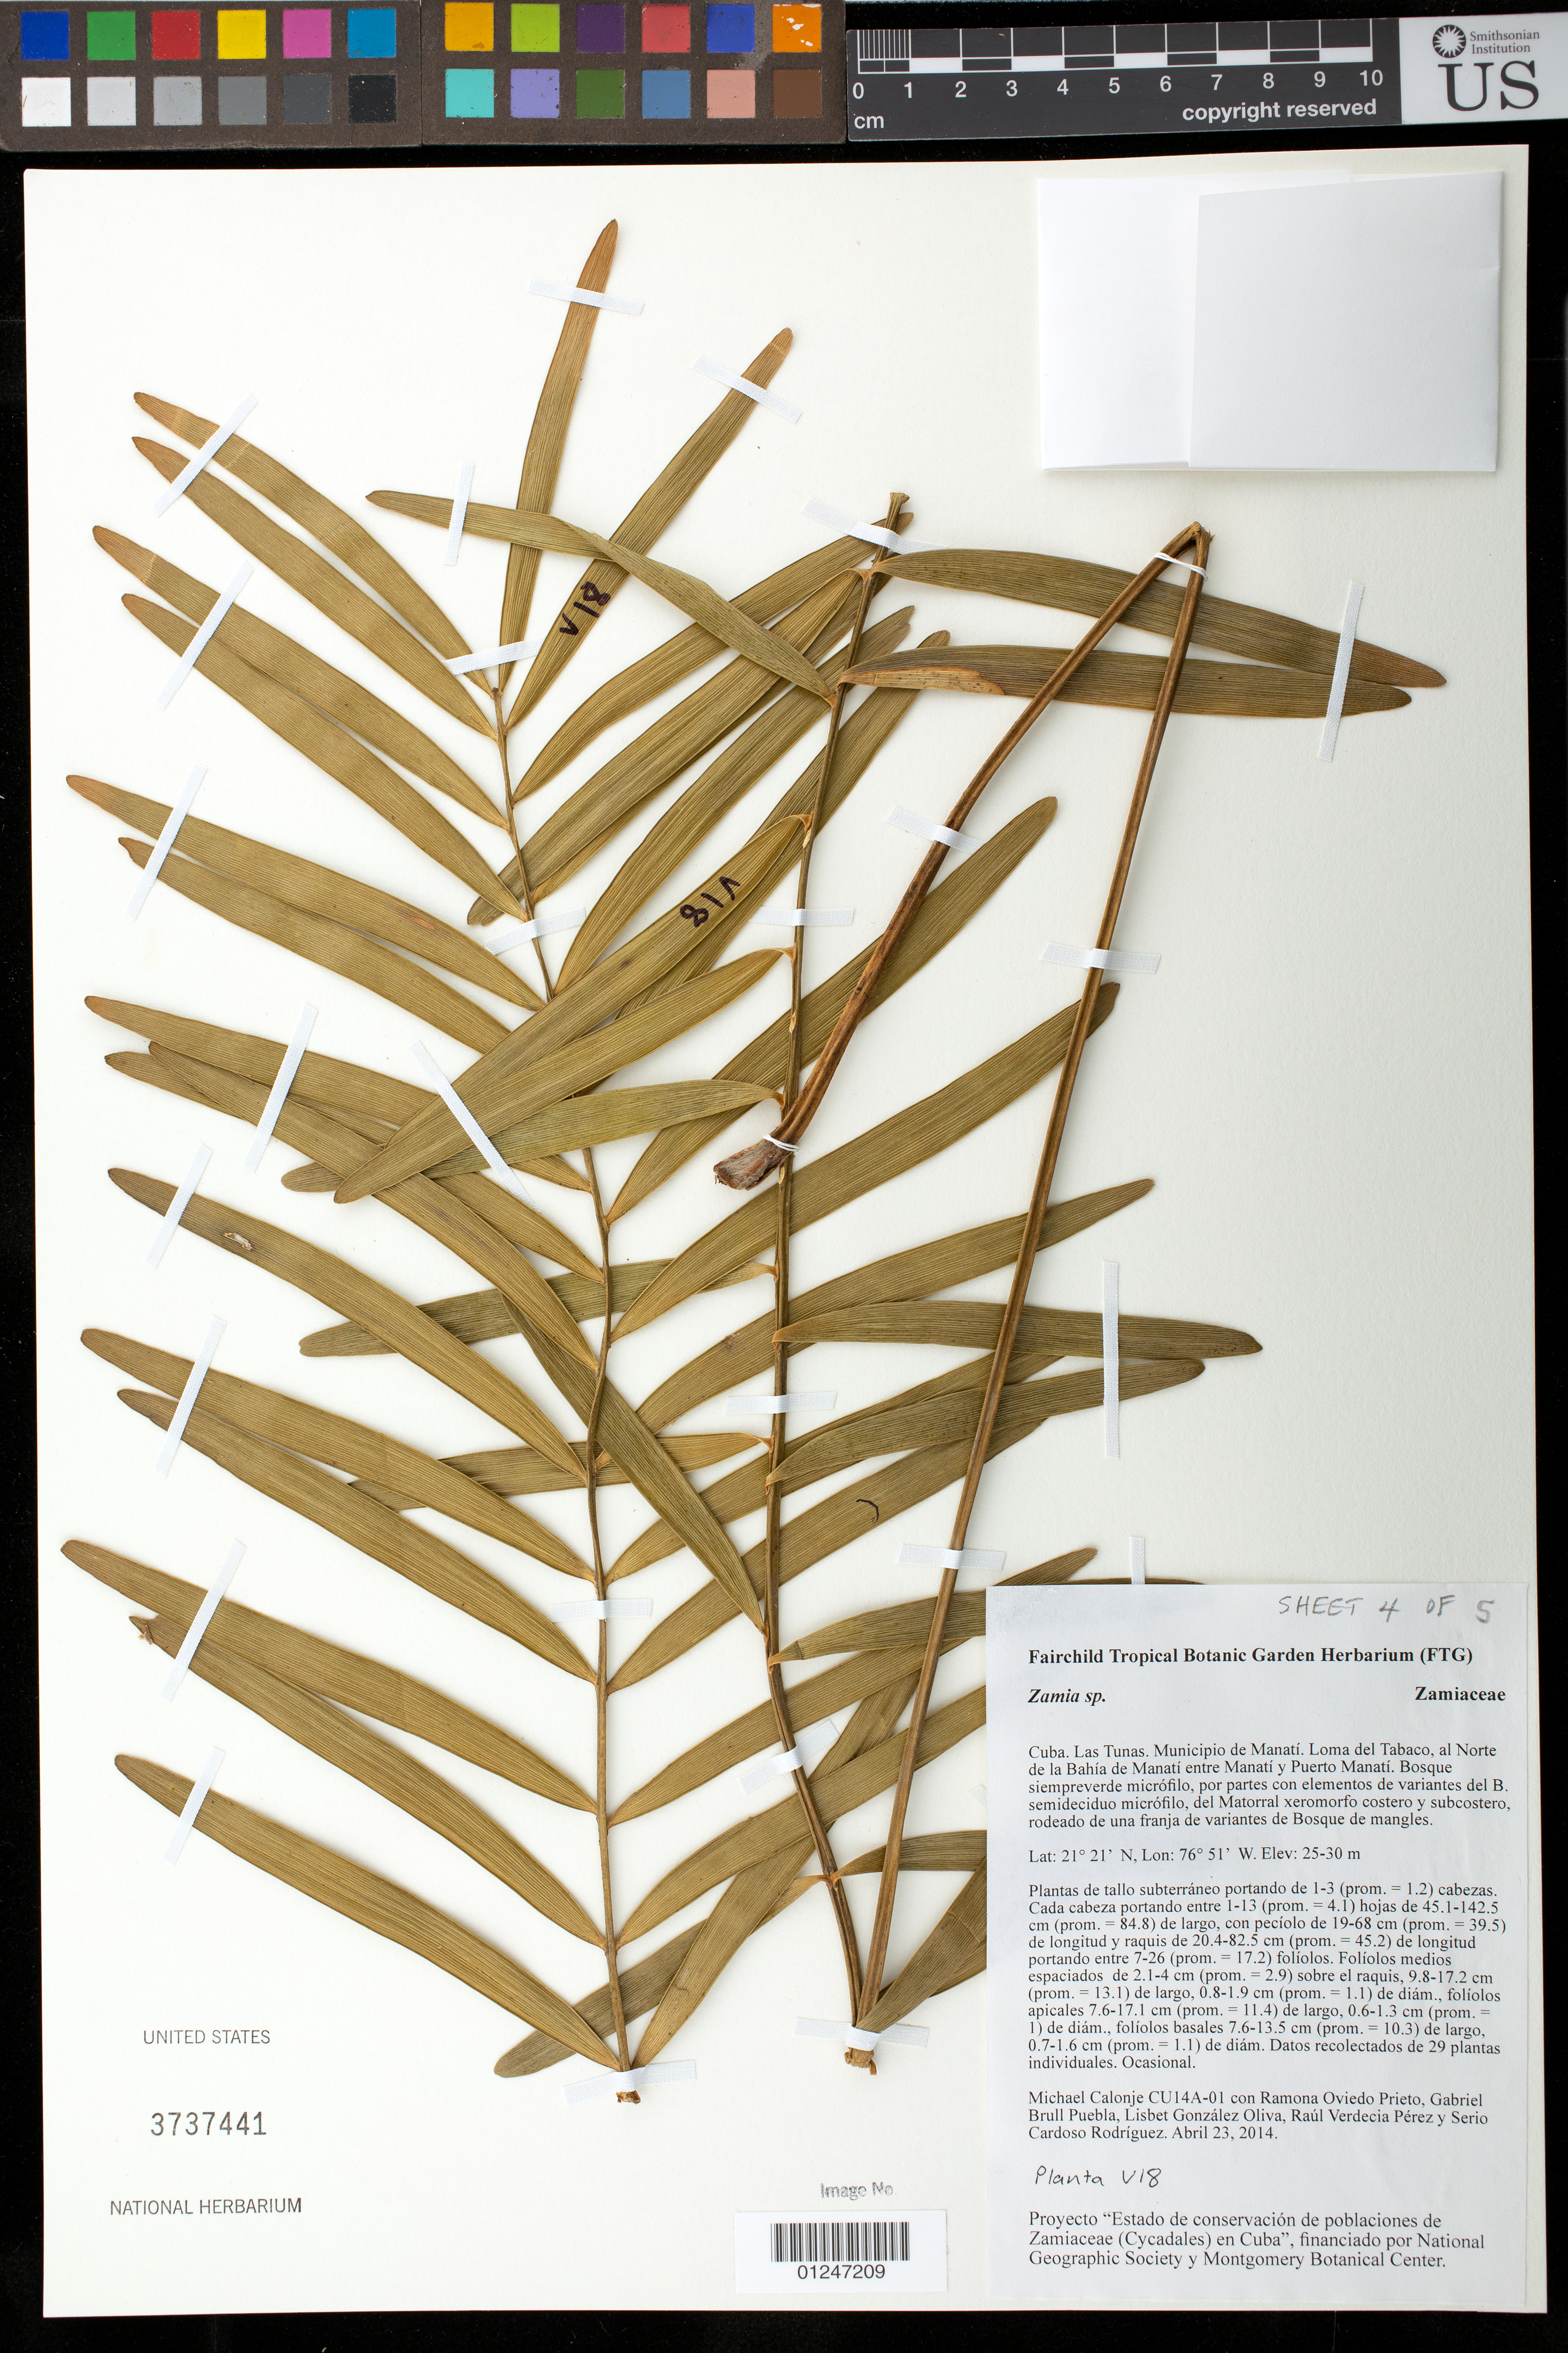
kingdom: Plantae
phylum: Tracheophyta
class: Cycadopsida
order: Cycadales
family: Zamiaceae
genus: Zamia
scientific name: Zamia sp.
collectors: M. Calonje et al.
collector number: CU14A-01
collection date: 2014-04-23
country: Cuba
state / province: Las Tunas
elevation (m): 25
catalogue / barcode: US 3737441